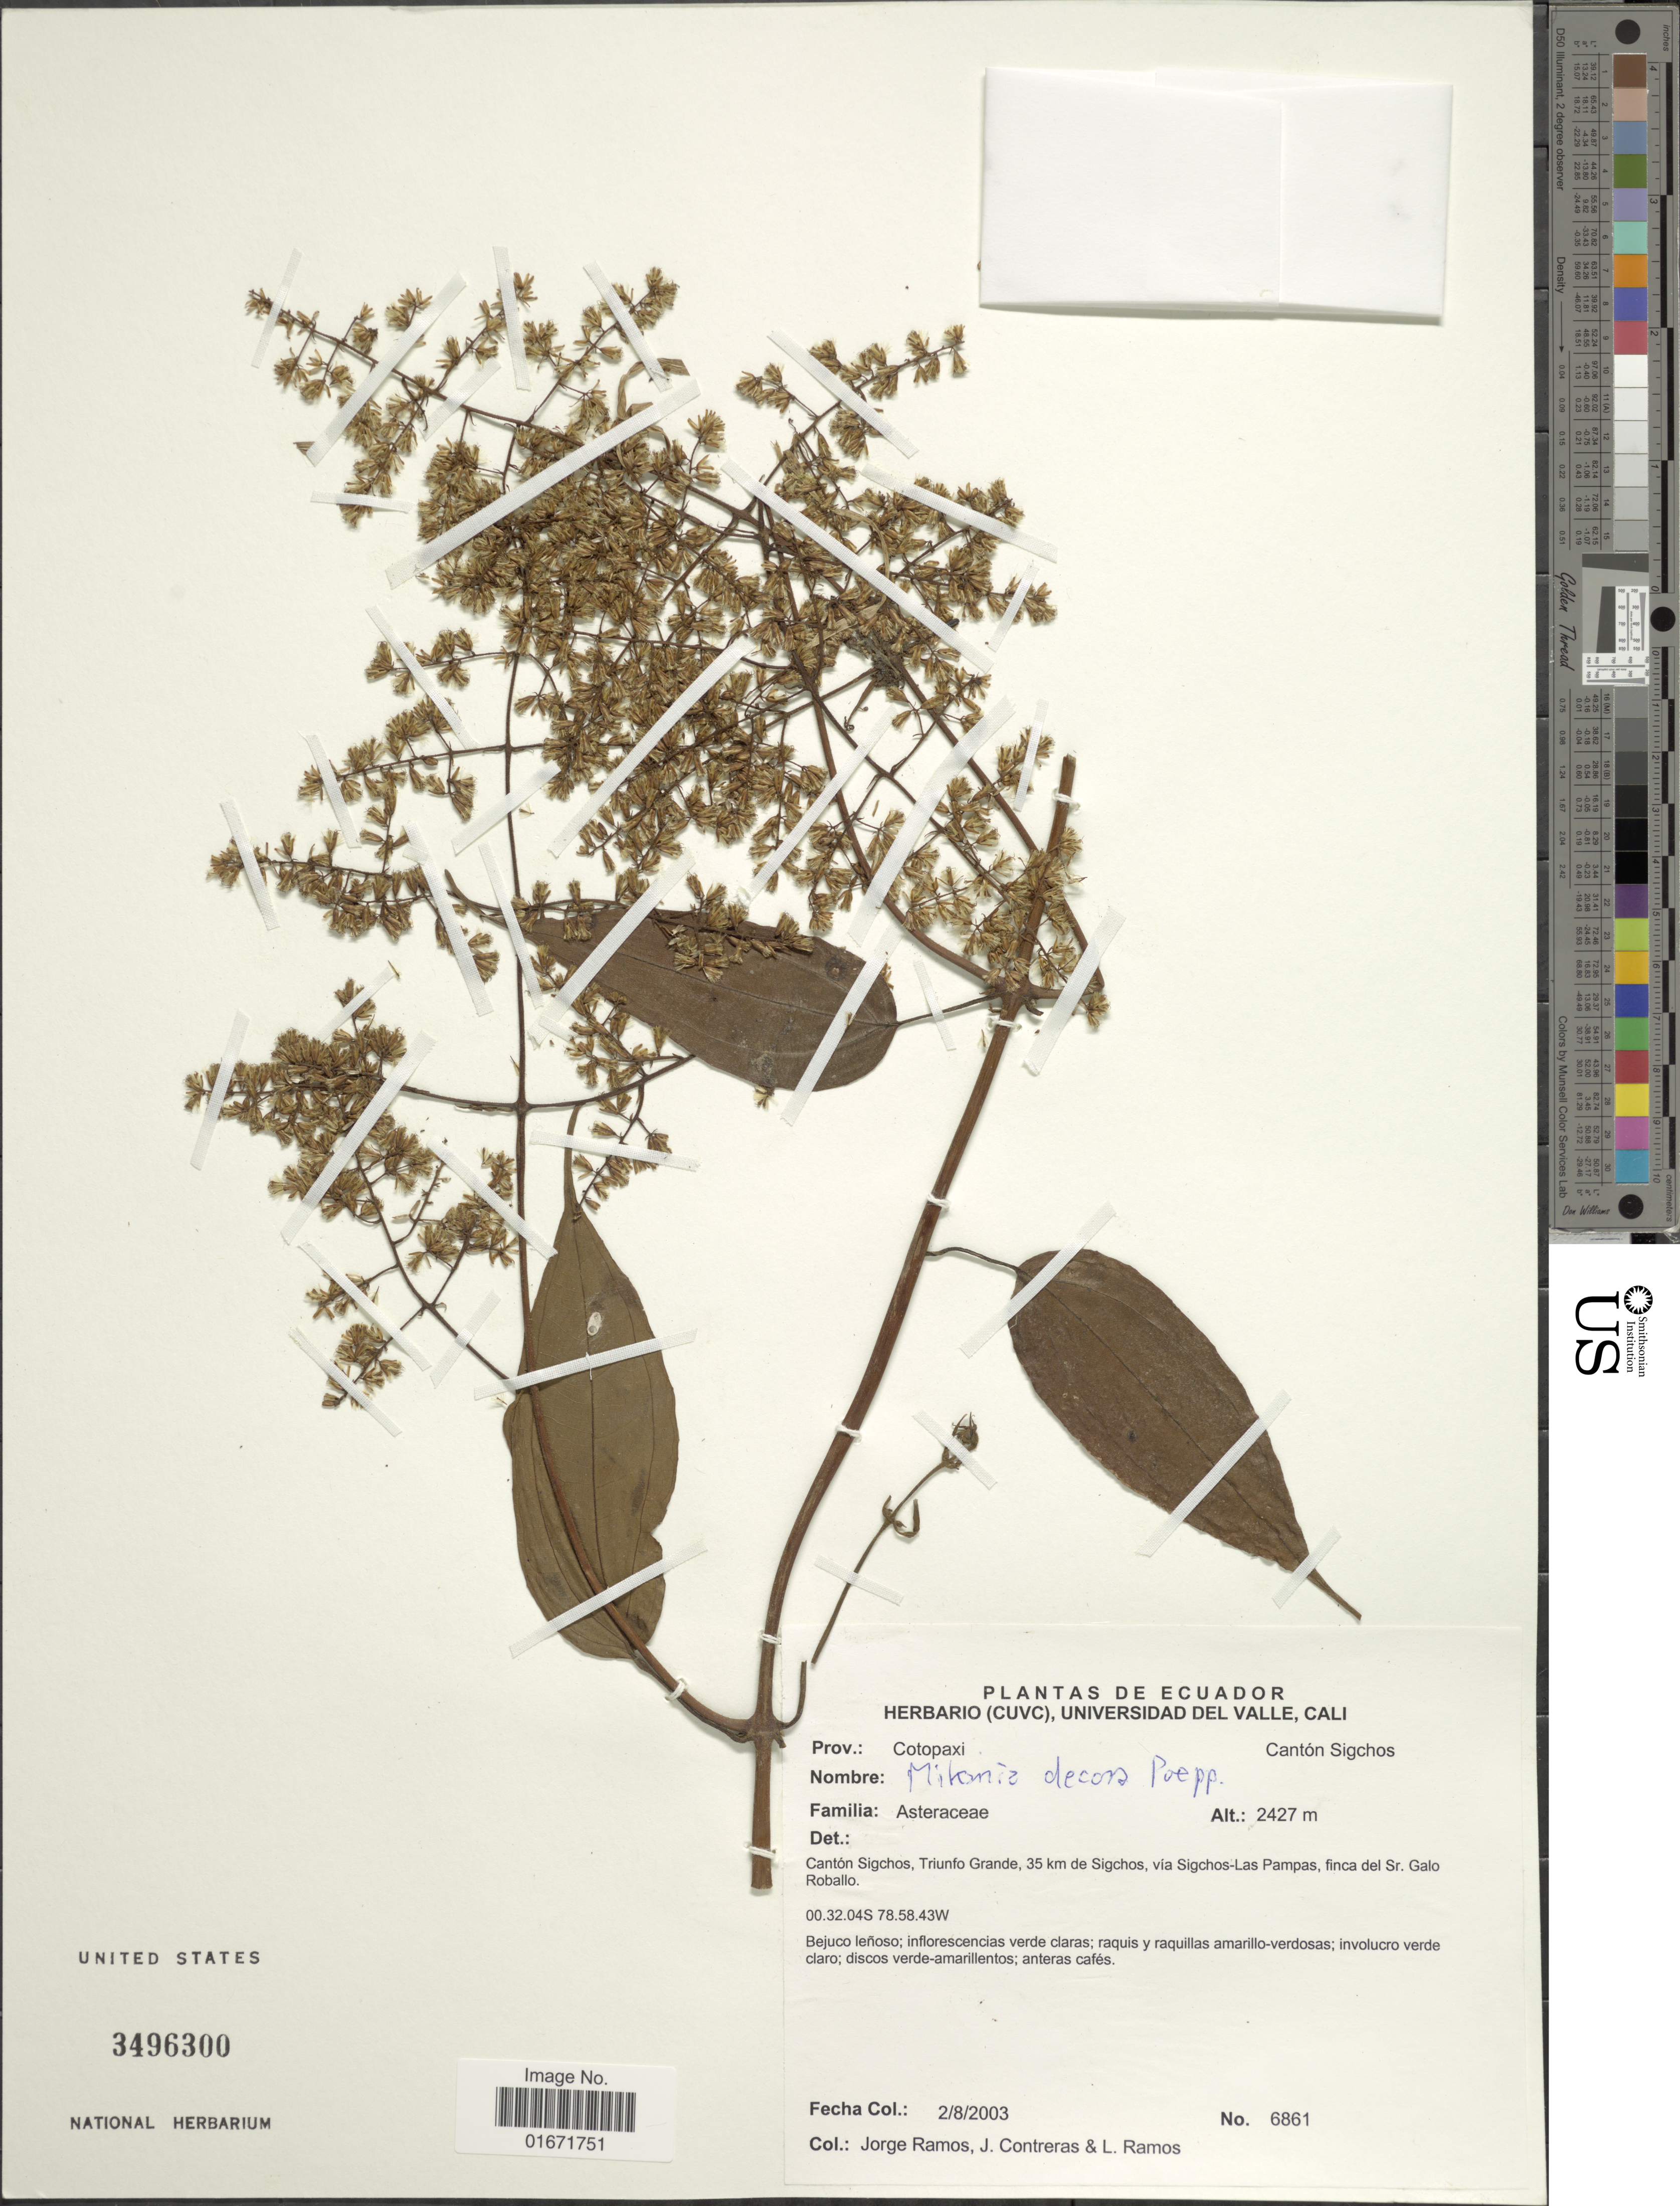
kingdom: Plantae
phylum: Tracheophyta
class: Magnoliopsida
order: Asterales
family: Asteraceae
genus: Mikania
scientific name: Mikania decora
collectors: J. Ramos, J. Contreras & L. Ramos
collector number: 6861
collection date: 2003-08-02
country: Ecuador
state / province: Cotopaxi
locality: Prov.: Cotopaxi. Cantón Sigchos. Cantón Sigchos, Triunfo Grande, 35 km de Sigchos, via Sigchos-Las Pampas, finca del Sr. Galo Roballo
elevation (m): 2427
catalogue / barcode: US 3496300